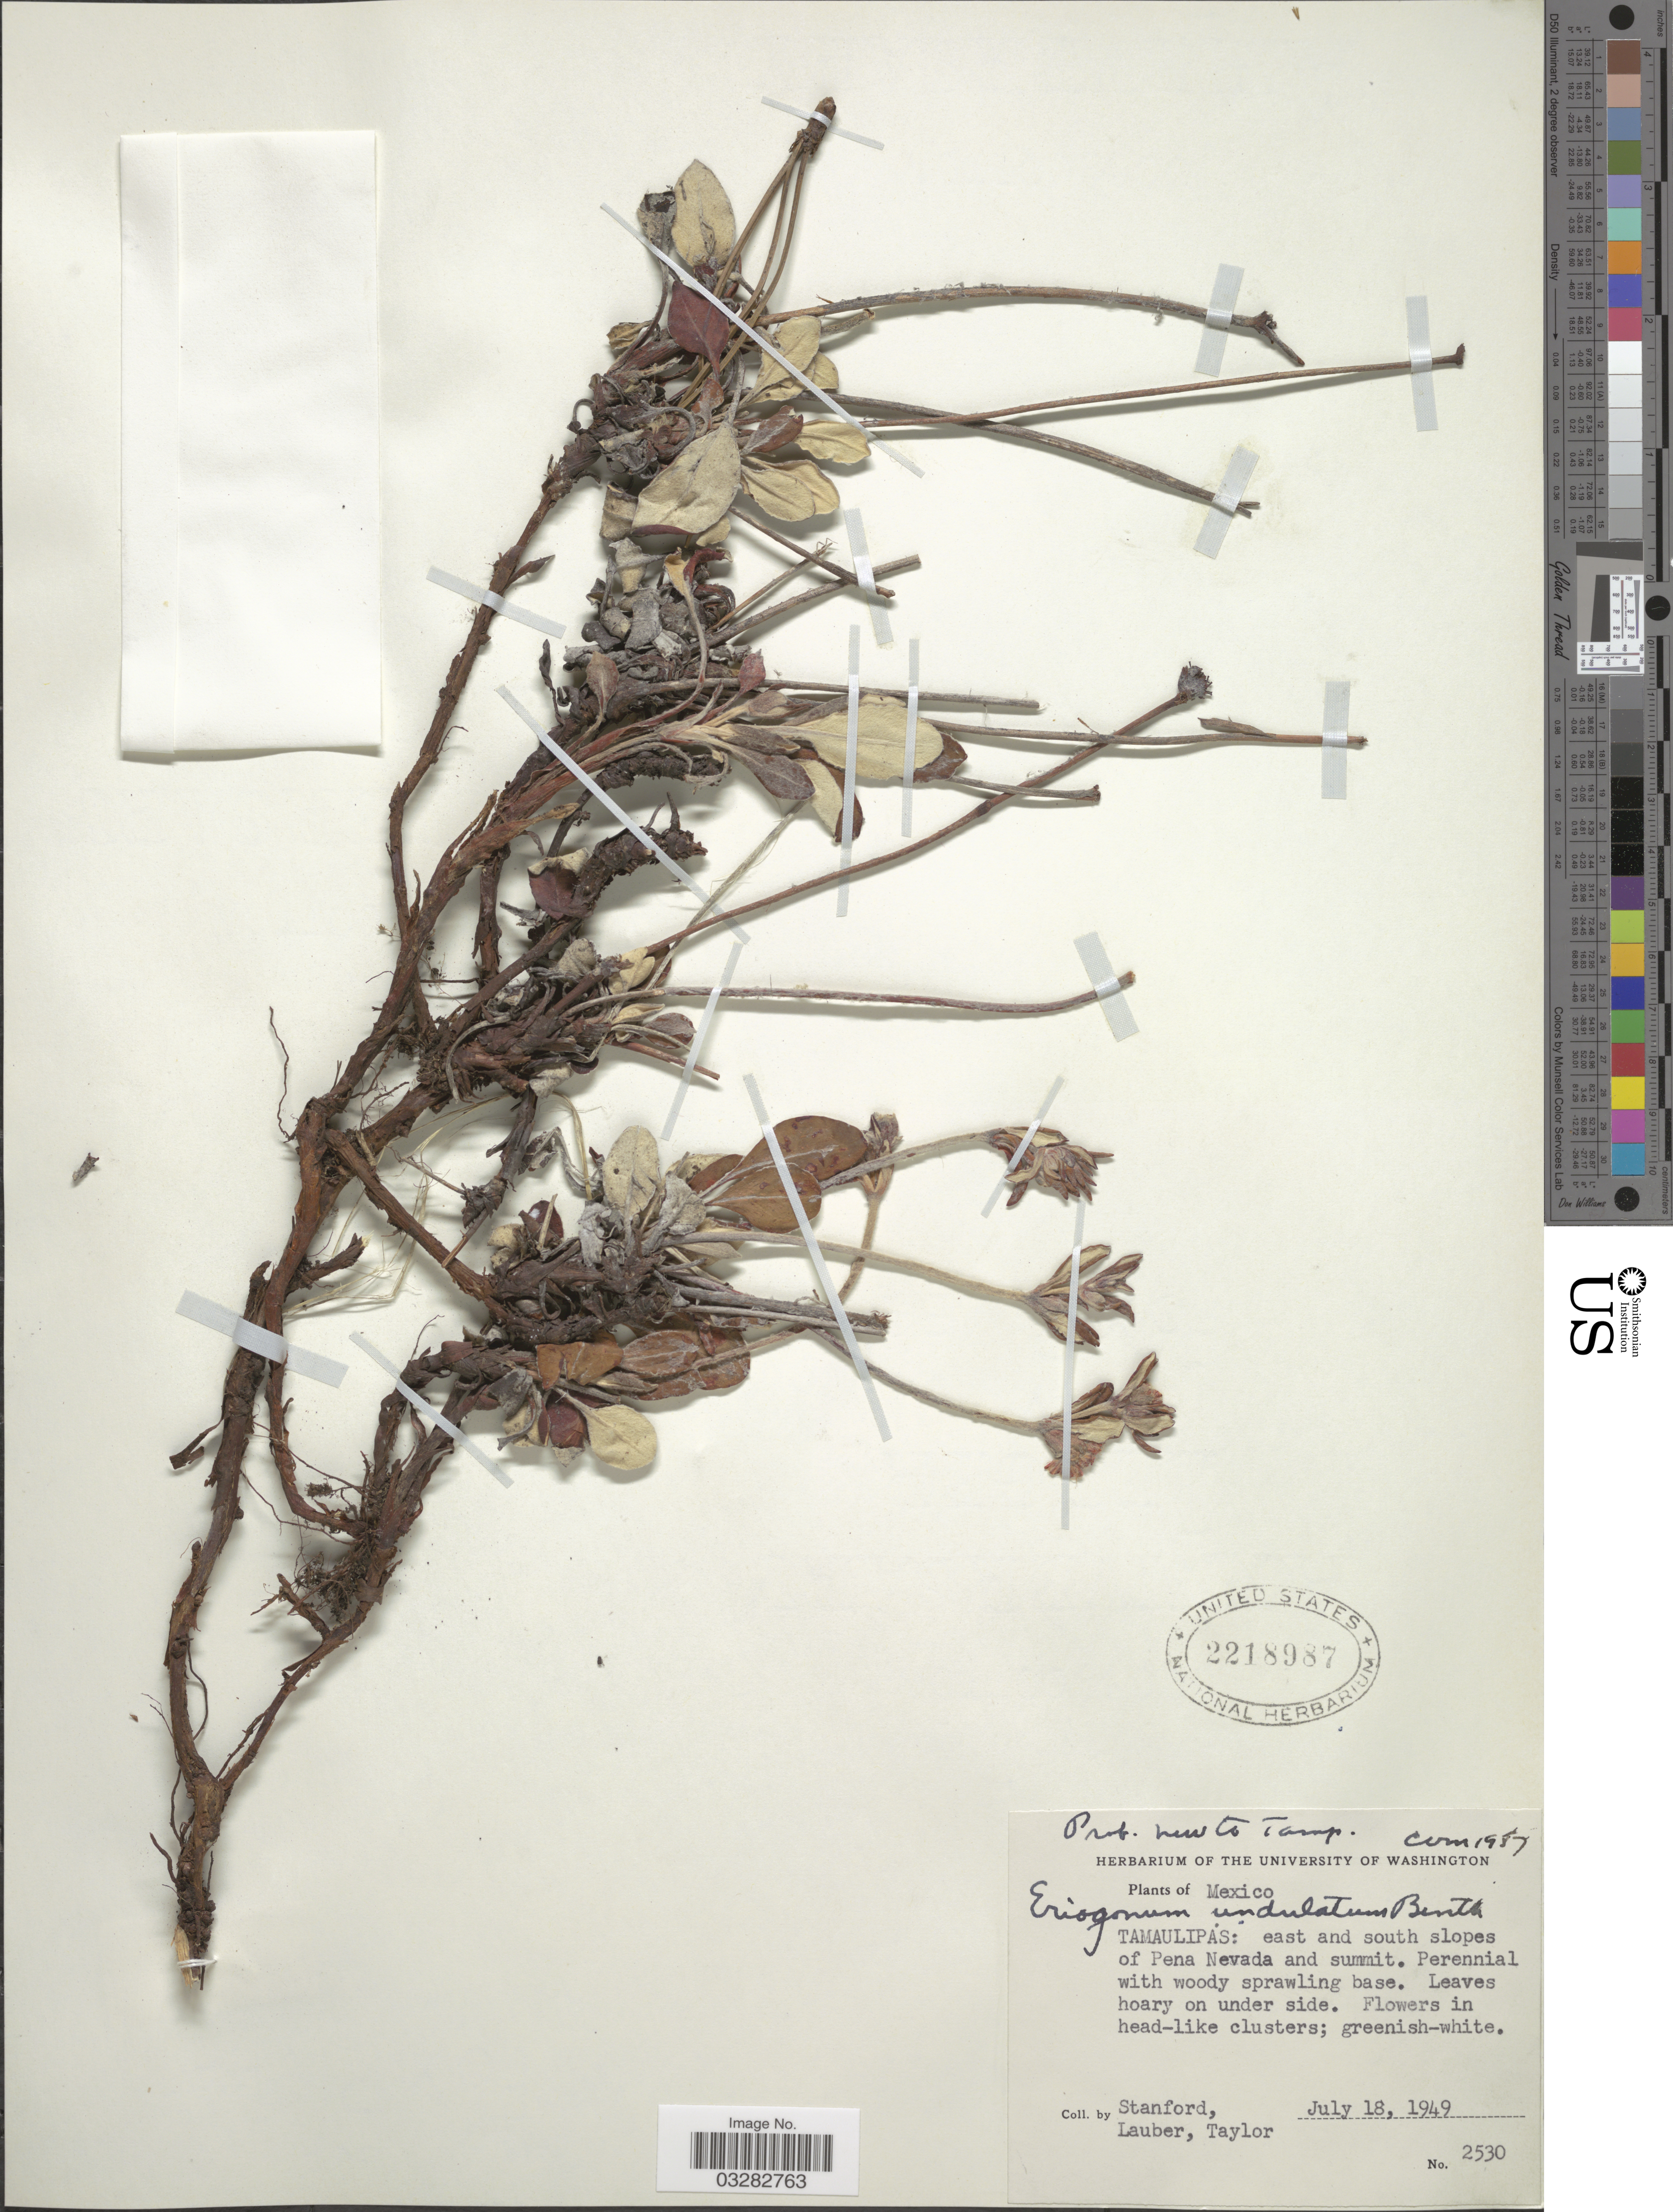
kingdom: Plantae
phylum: Tracheophyta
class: Magnoliopsida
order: Caryophyllales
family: Polygonaceae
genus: Eriogonum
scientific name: Eriogonum jamesii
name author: Benth.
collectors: -. Stanford, Lauber, -- & -- Taylor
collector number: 2530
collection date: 1949-07-18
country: Mexico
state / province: Tamaulipas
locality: East and south slopes of Pena Nevada and summit.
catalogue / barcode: US 2218987